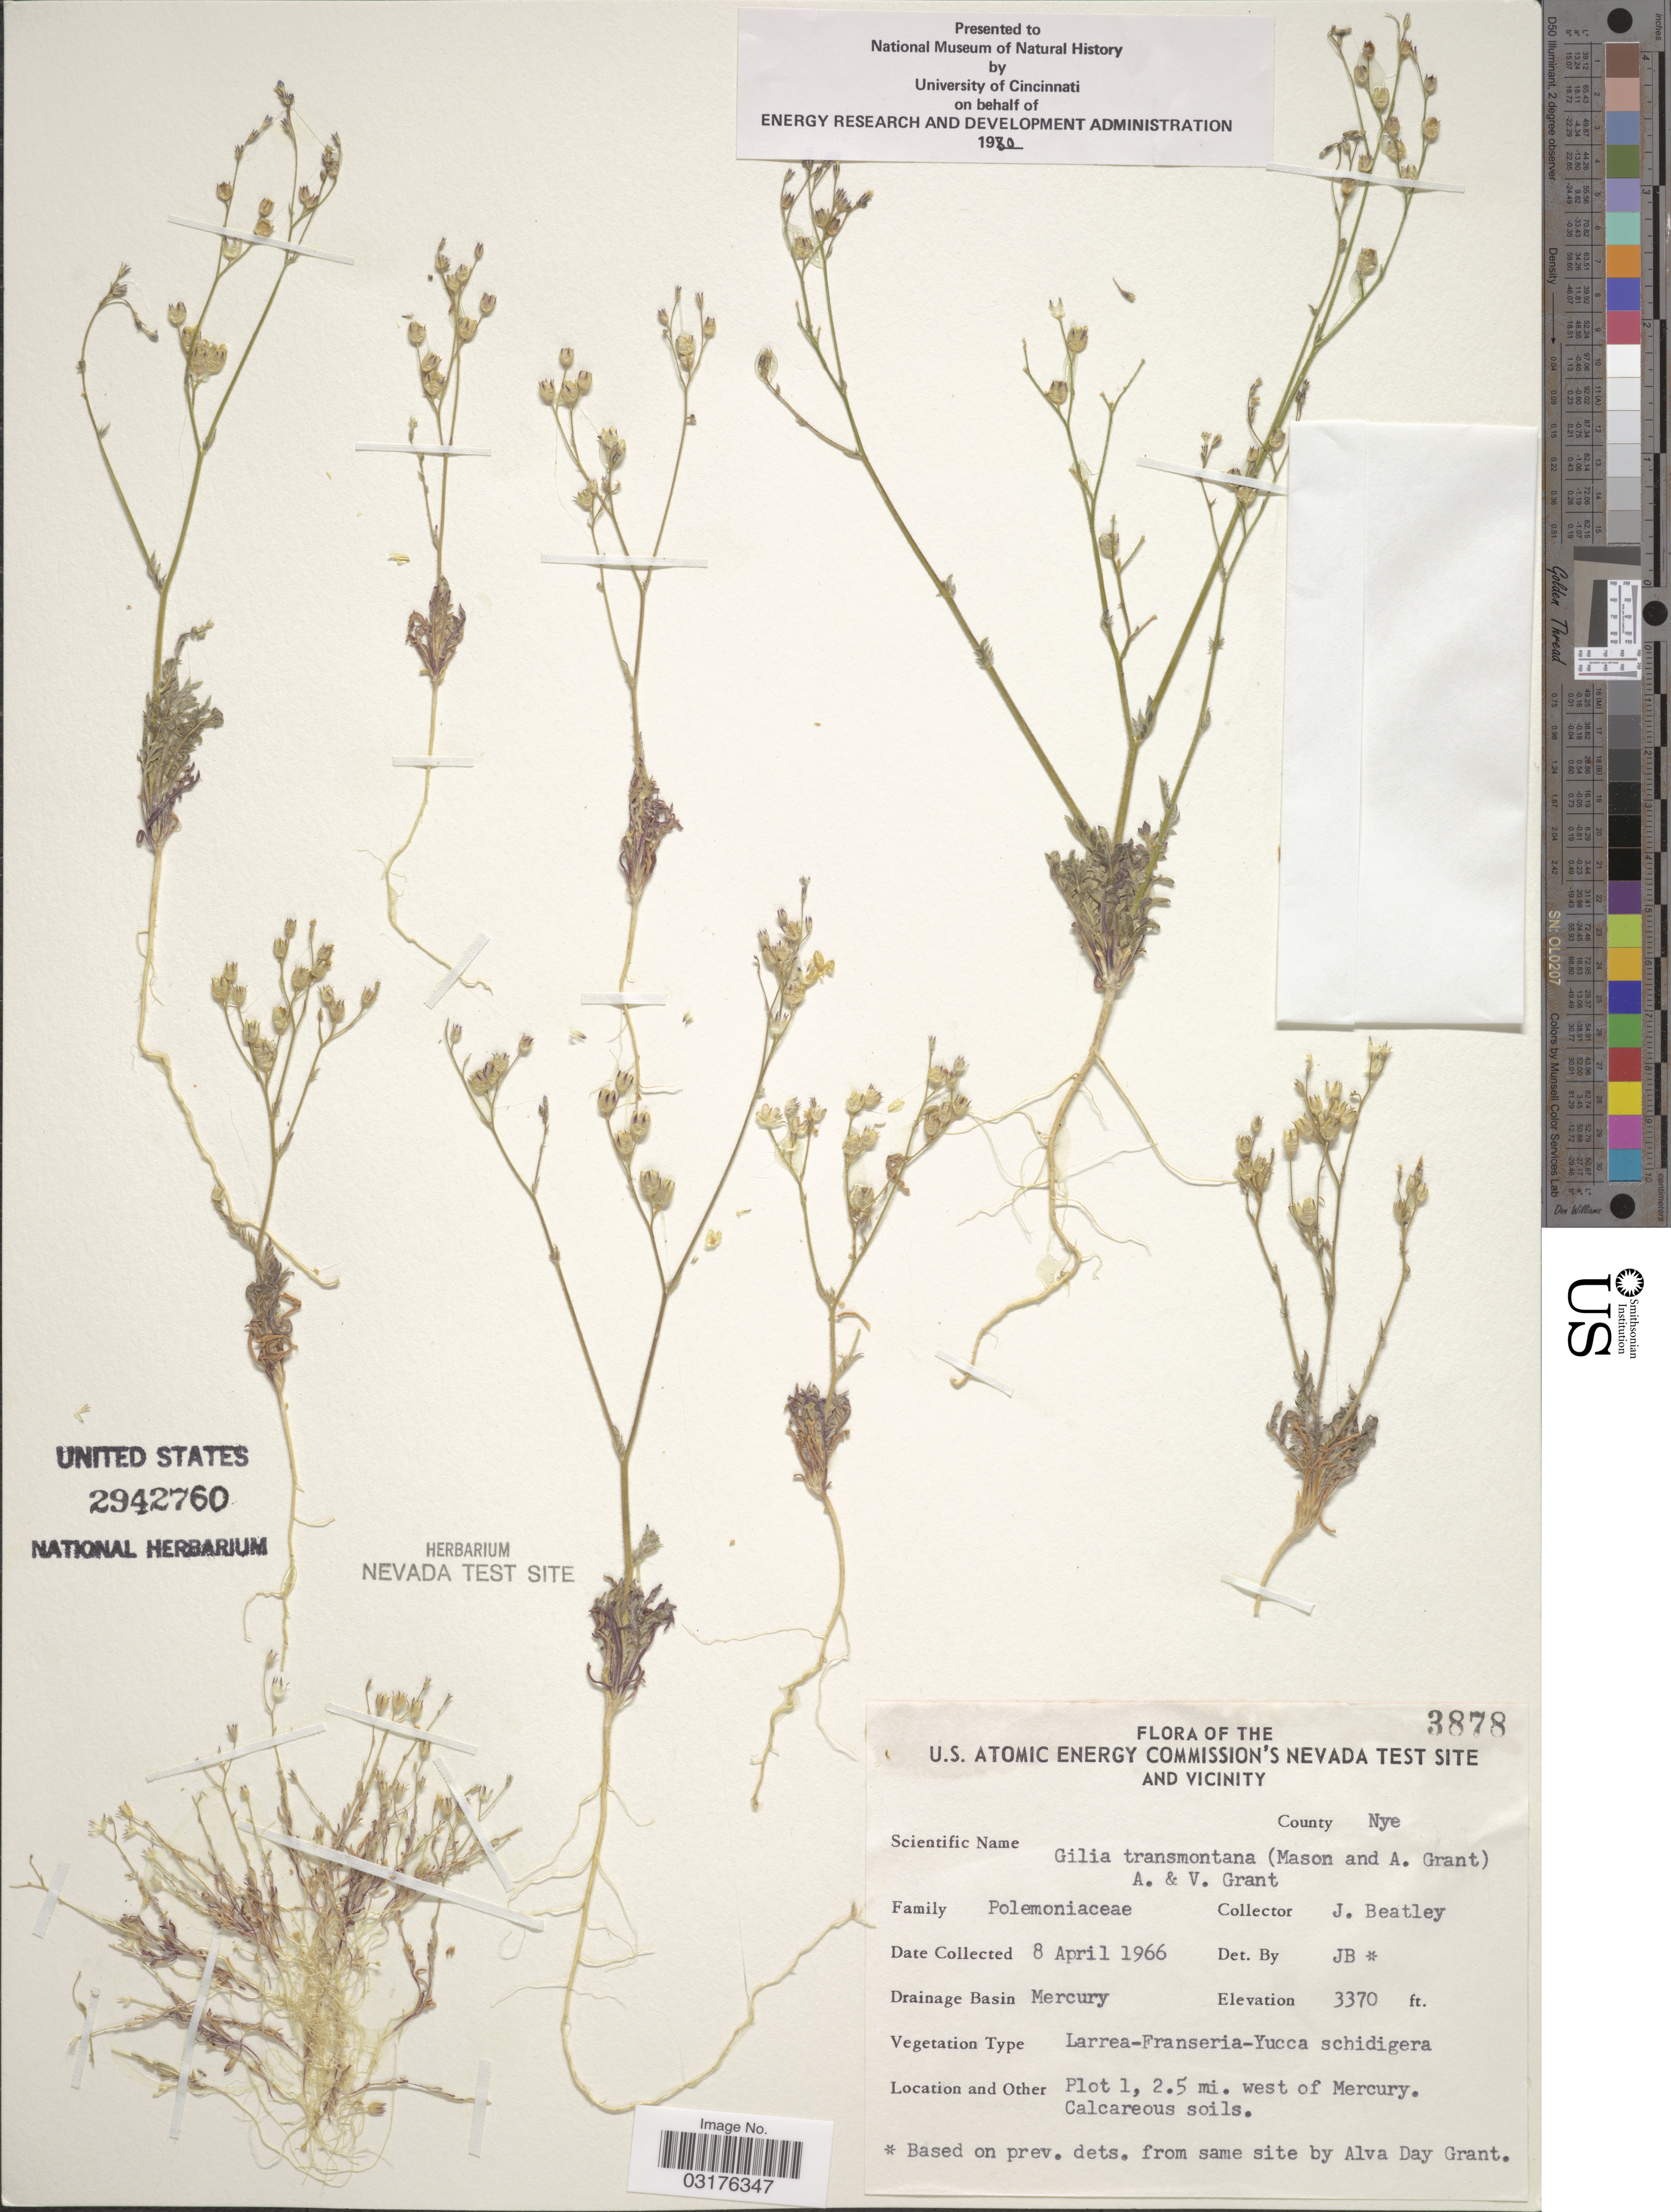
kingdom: Plantae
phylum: Tracheophyta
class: Magnoliopsida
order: Ericales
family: Polemoniaceae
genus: Gilia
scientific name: Gilia transmontana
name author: (H. Mason & A.D. Grant) A.D. Grant & V.E. Grant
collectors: J. C. Beatley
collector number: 3878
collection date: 1966-04-08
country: United States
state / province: Nevada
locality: U.S. Atomic Energy Commission's Nevada Test Site and Vicinity, County Nye, Drainage Basin Mercury, Plot 1, 2.5 mi. west of Mercury.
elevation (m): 1027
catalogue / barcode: US 2942760